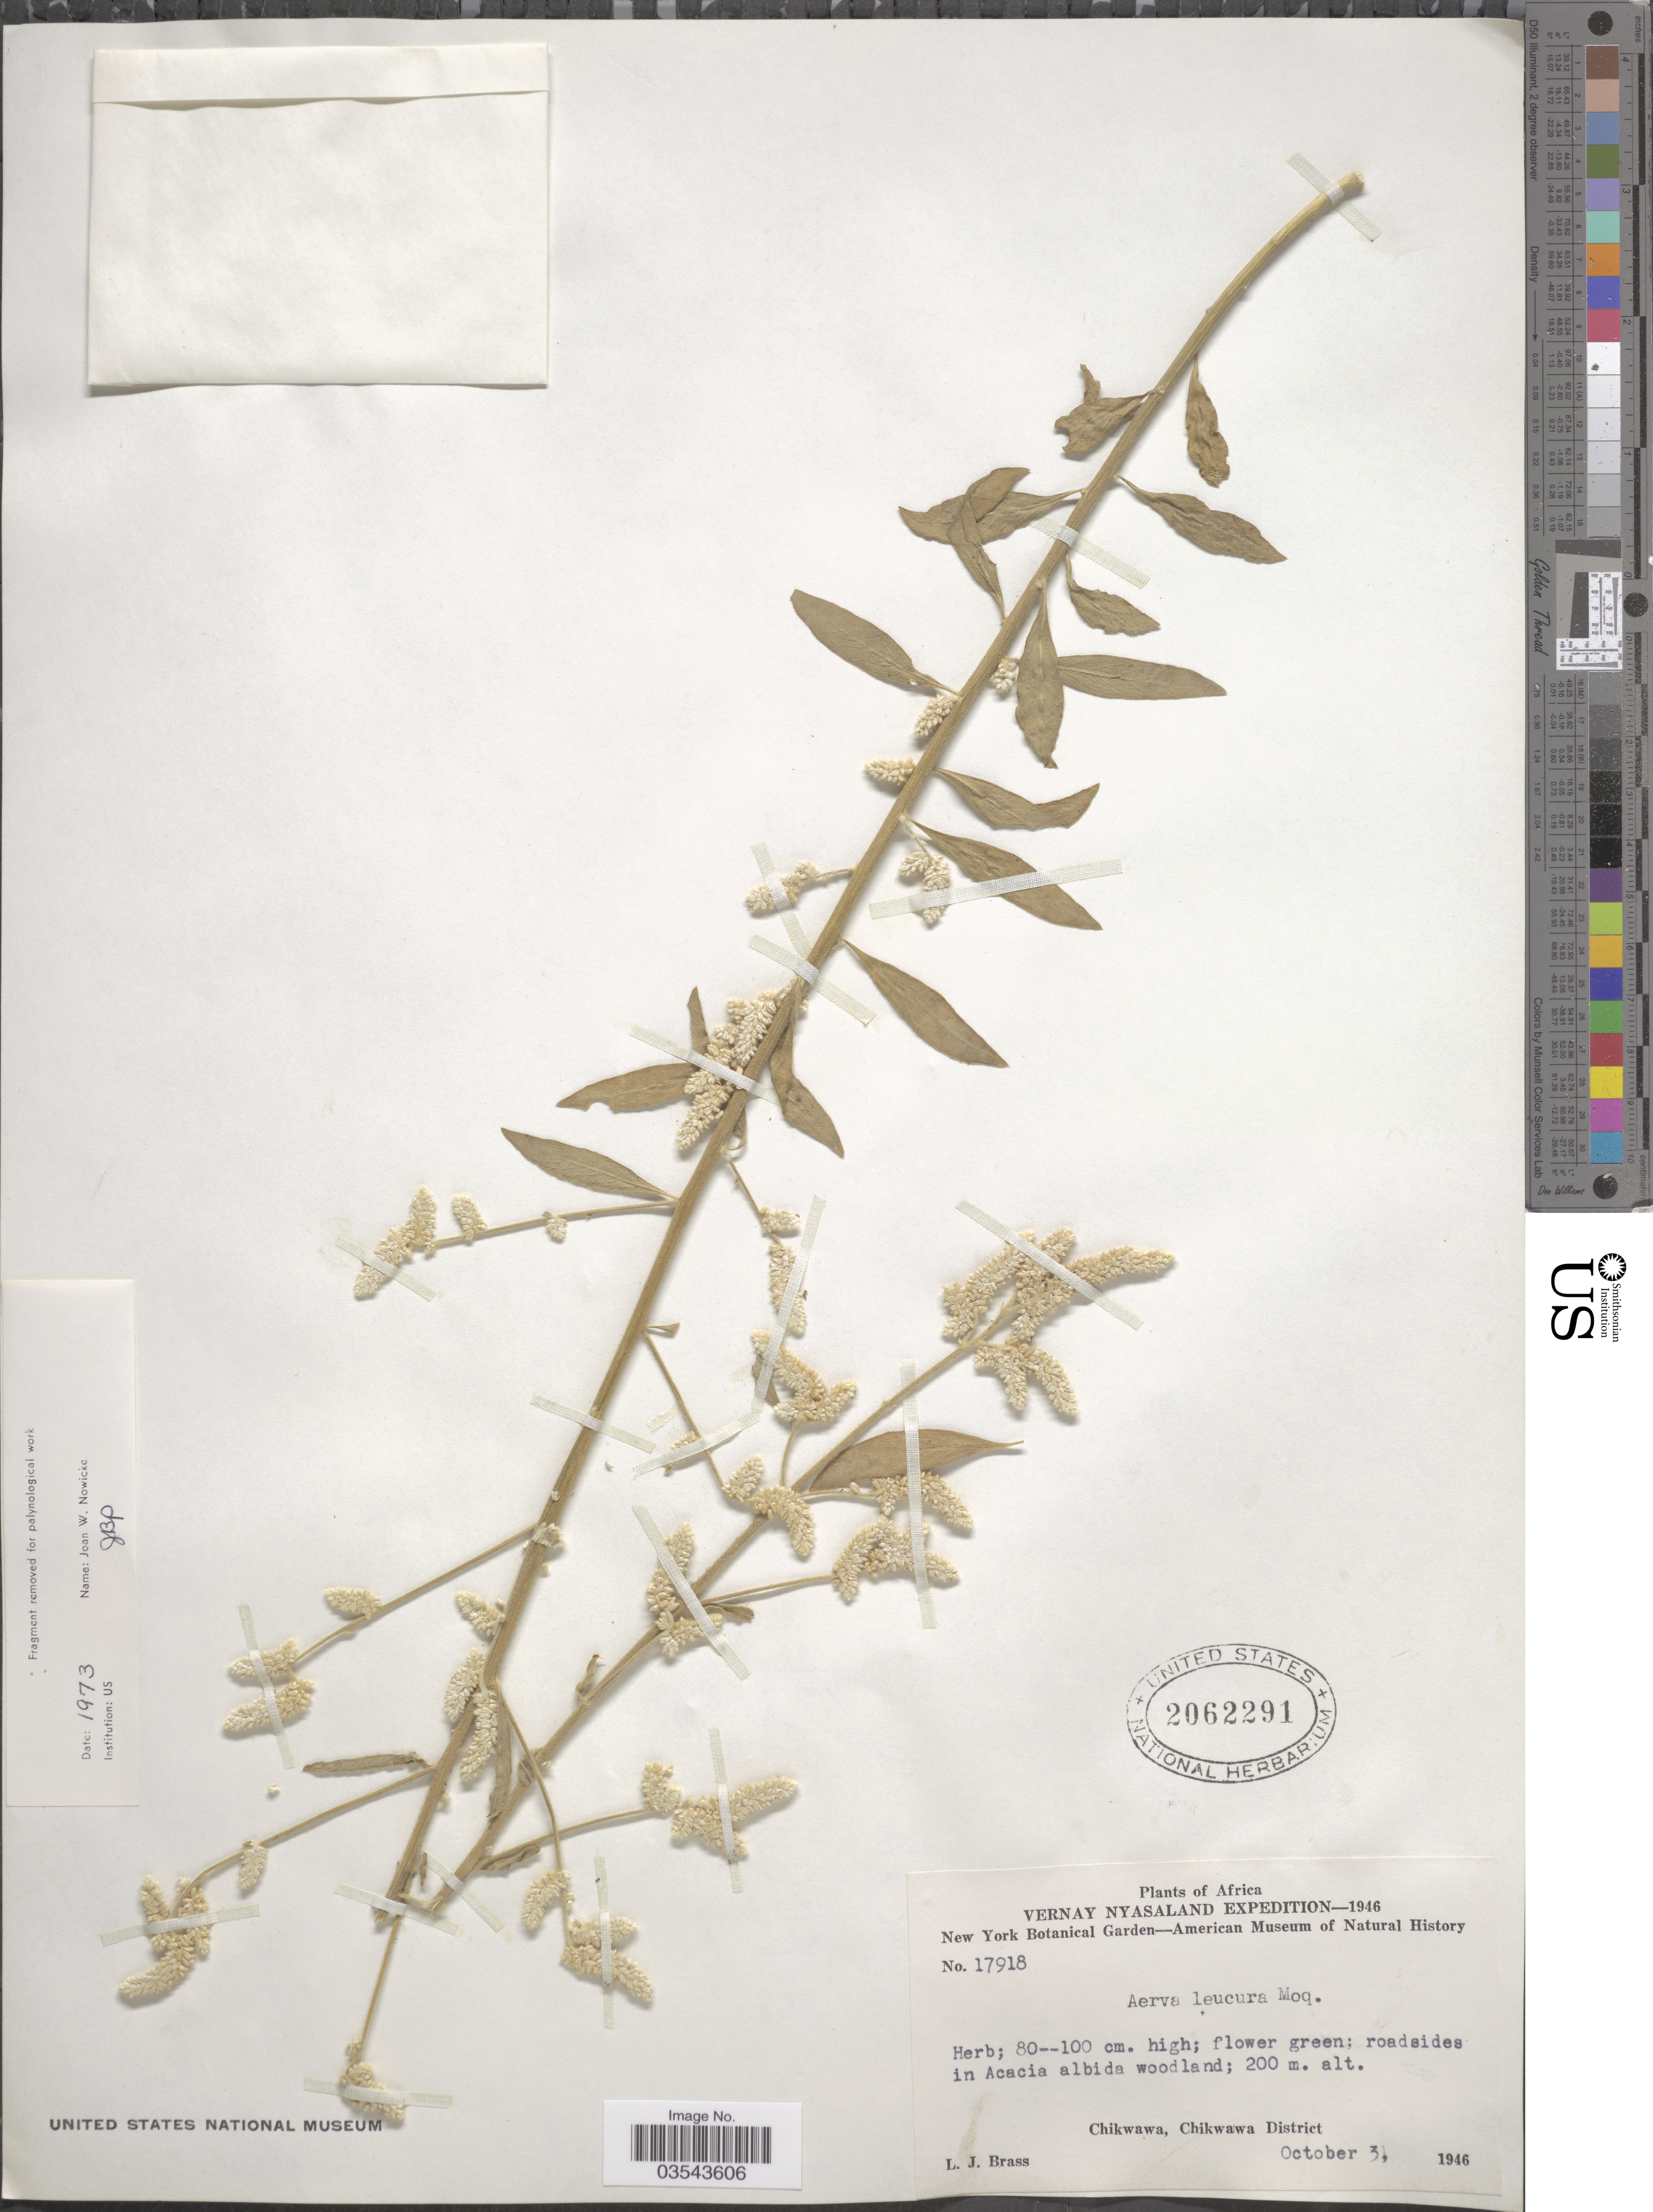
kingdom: Plantae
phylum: Tracheophyta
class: Magnoliopsida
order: Caryophyllales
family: Amaranthaceae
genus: Ouret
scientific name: Ouret lecura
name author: (Moq.) Kuntze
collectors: L. J. Brass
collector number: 17918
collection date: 1946-10-31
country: Malawi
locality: Vernay Nyasaland. Chikwawa, Chikwawa District.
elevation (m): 200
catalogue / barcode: US 2062291